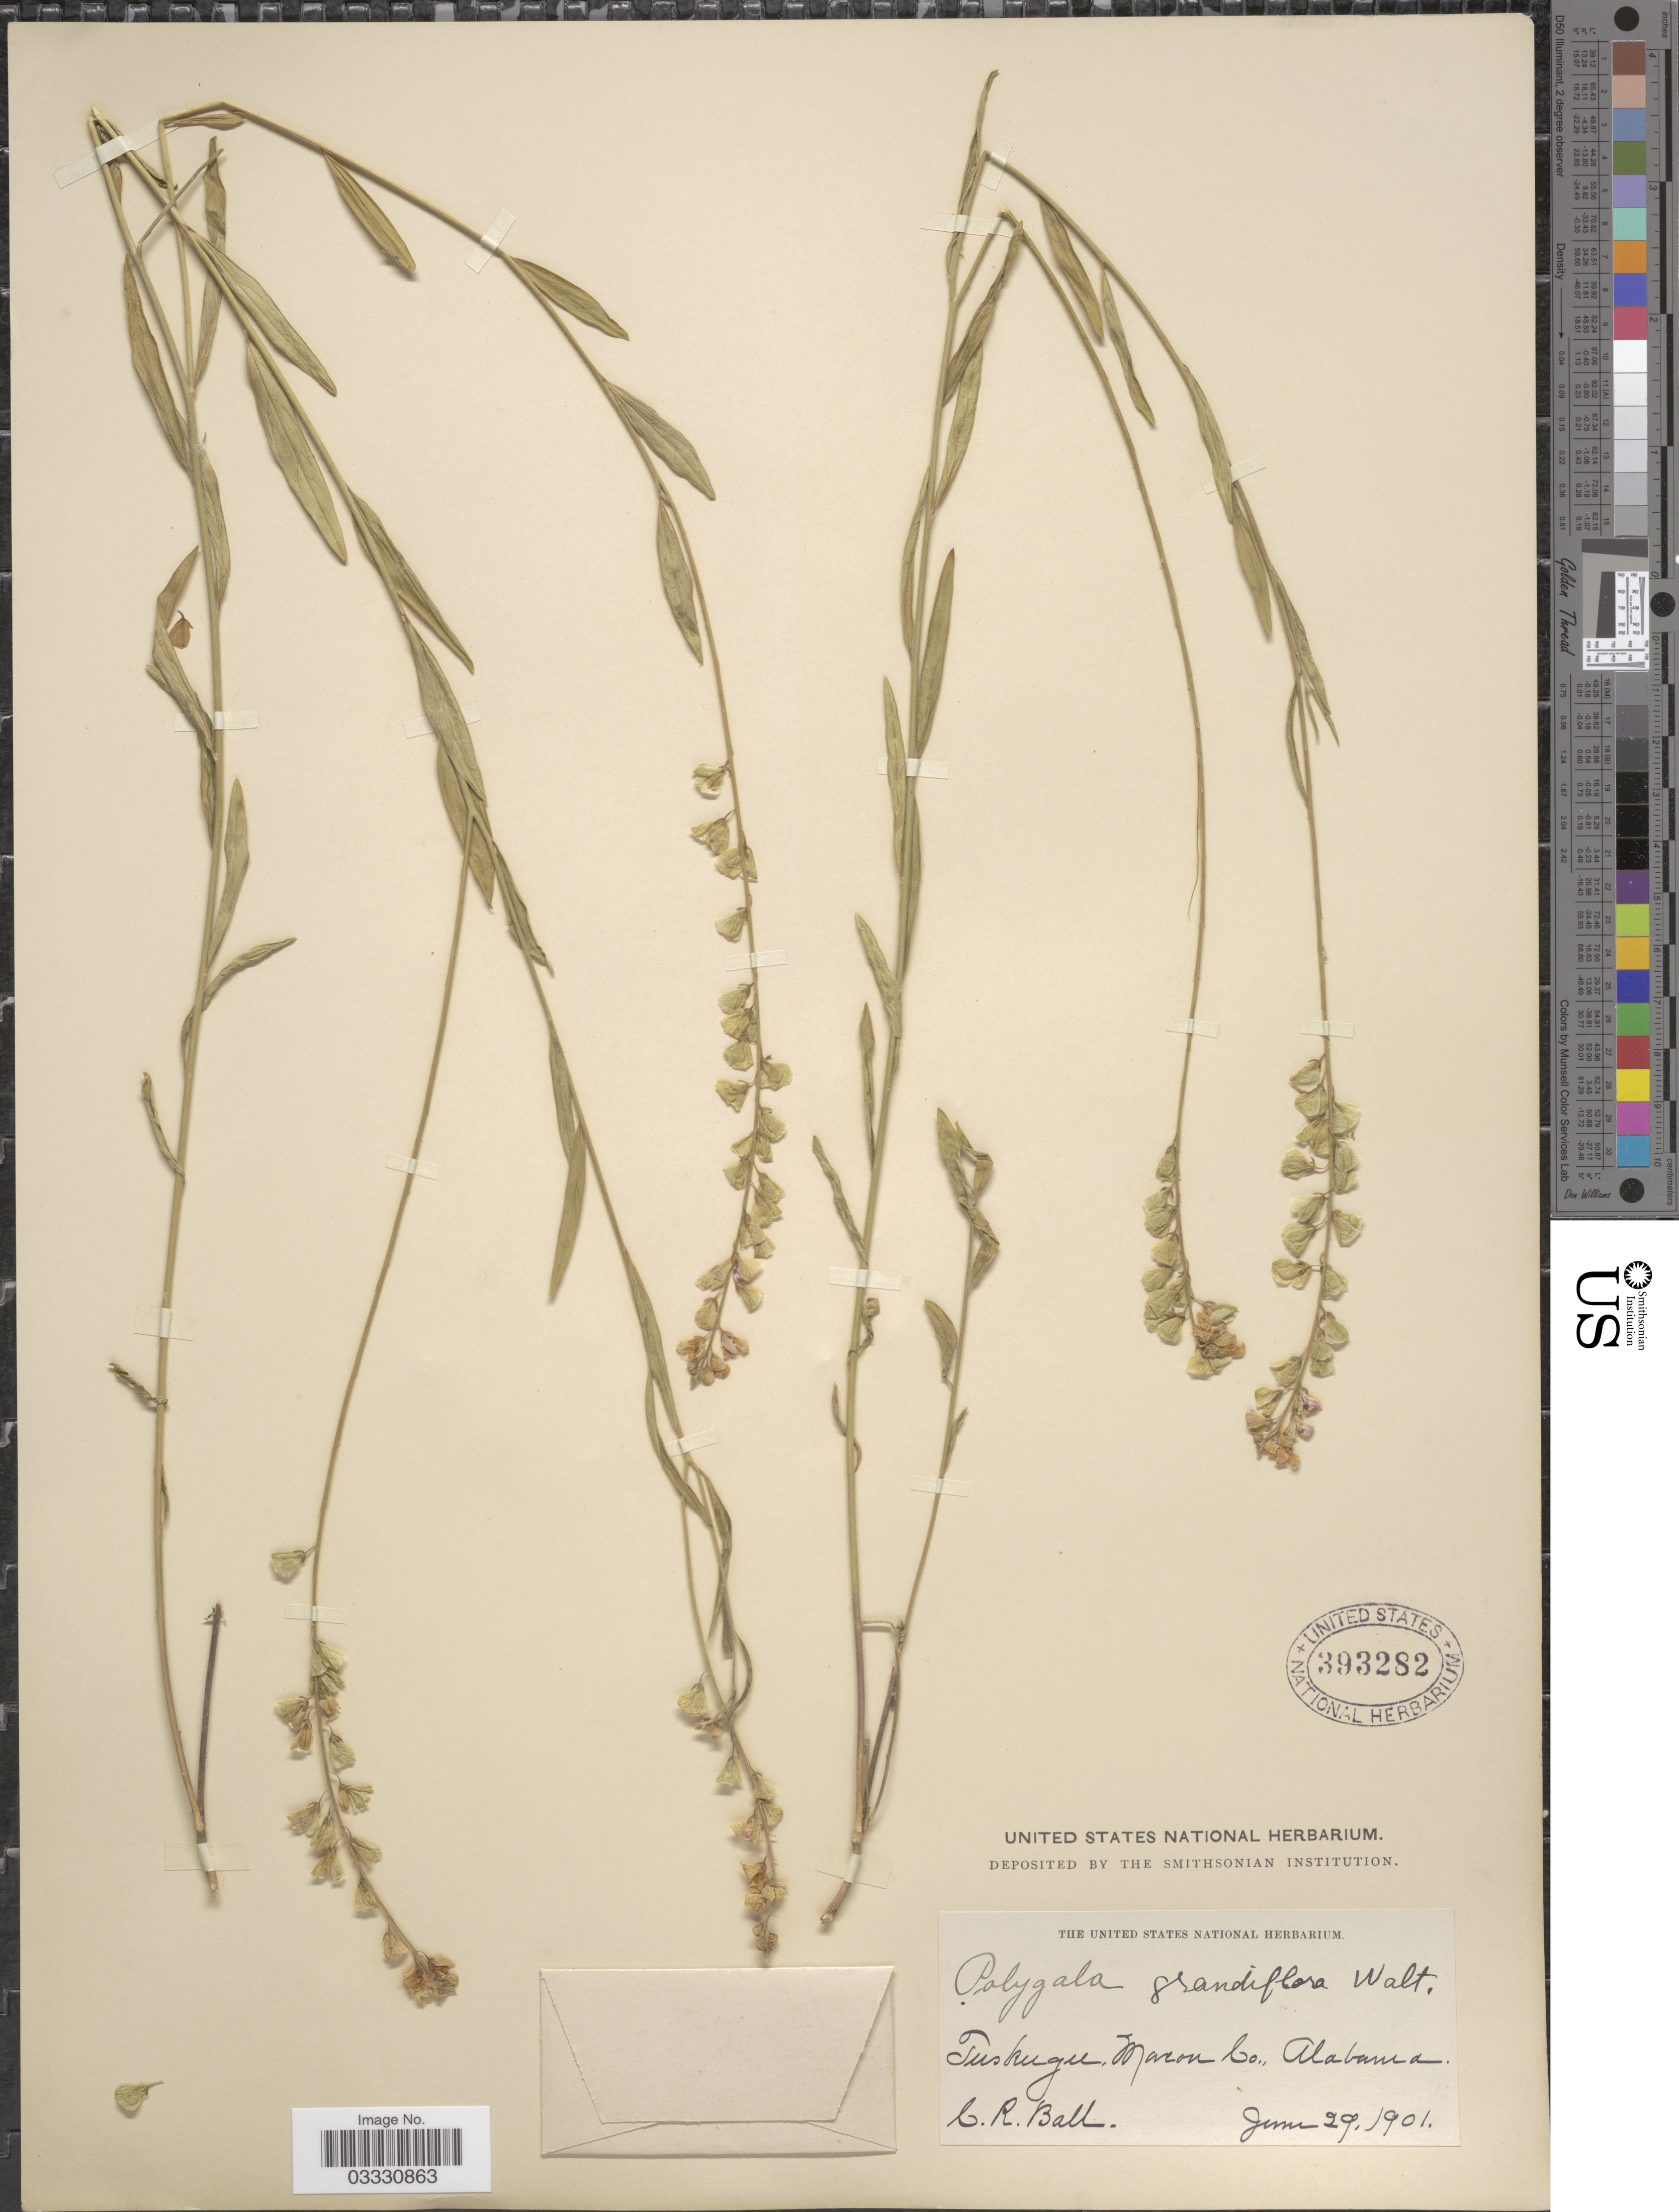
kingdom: Plantae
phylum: Tracheophyta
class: Magnoliopsida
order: Fabales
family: Polygalaceae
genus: Asemeia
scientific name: Asemeia grandiflora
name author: (Walter) Small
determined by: Strong, Mark T., (BOT), Smithsonian Institution - National Museum of Natural History (UNITED STATES)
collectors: C. R. Ball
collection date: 1901-06-29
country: United States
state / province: Alabama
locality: Tuskugee, Maron Co.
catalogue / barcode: US 393282